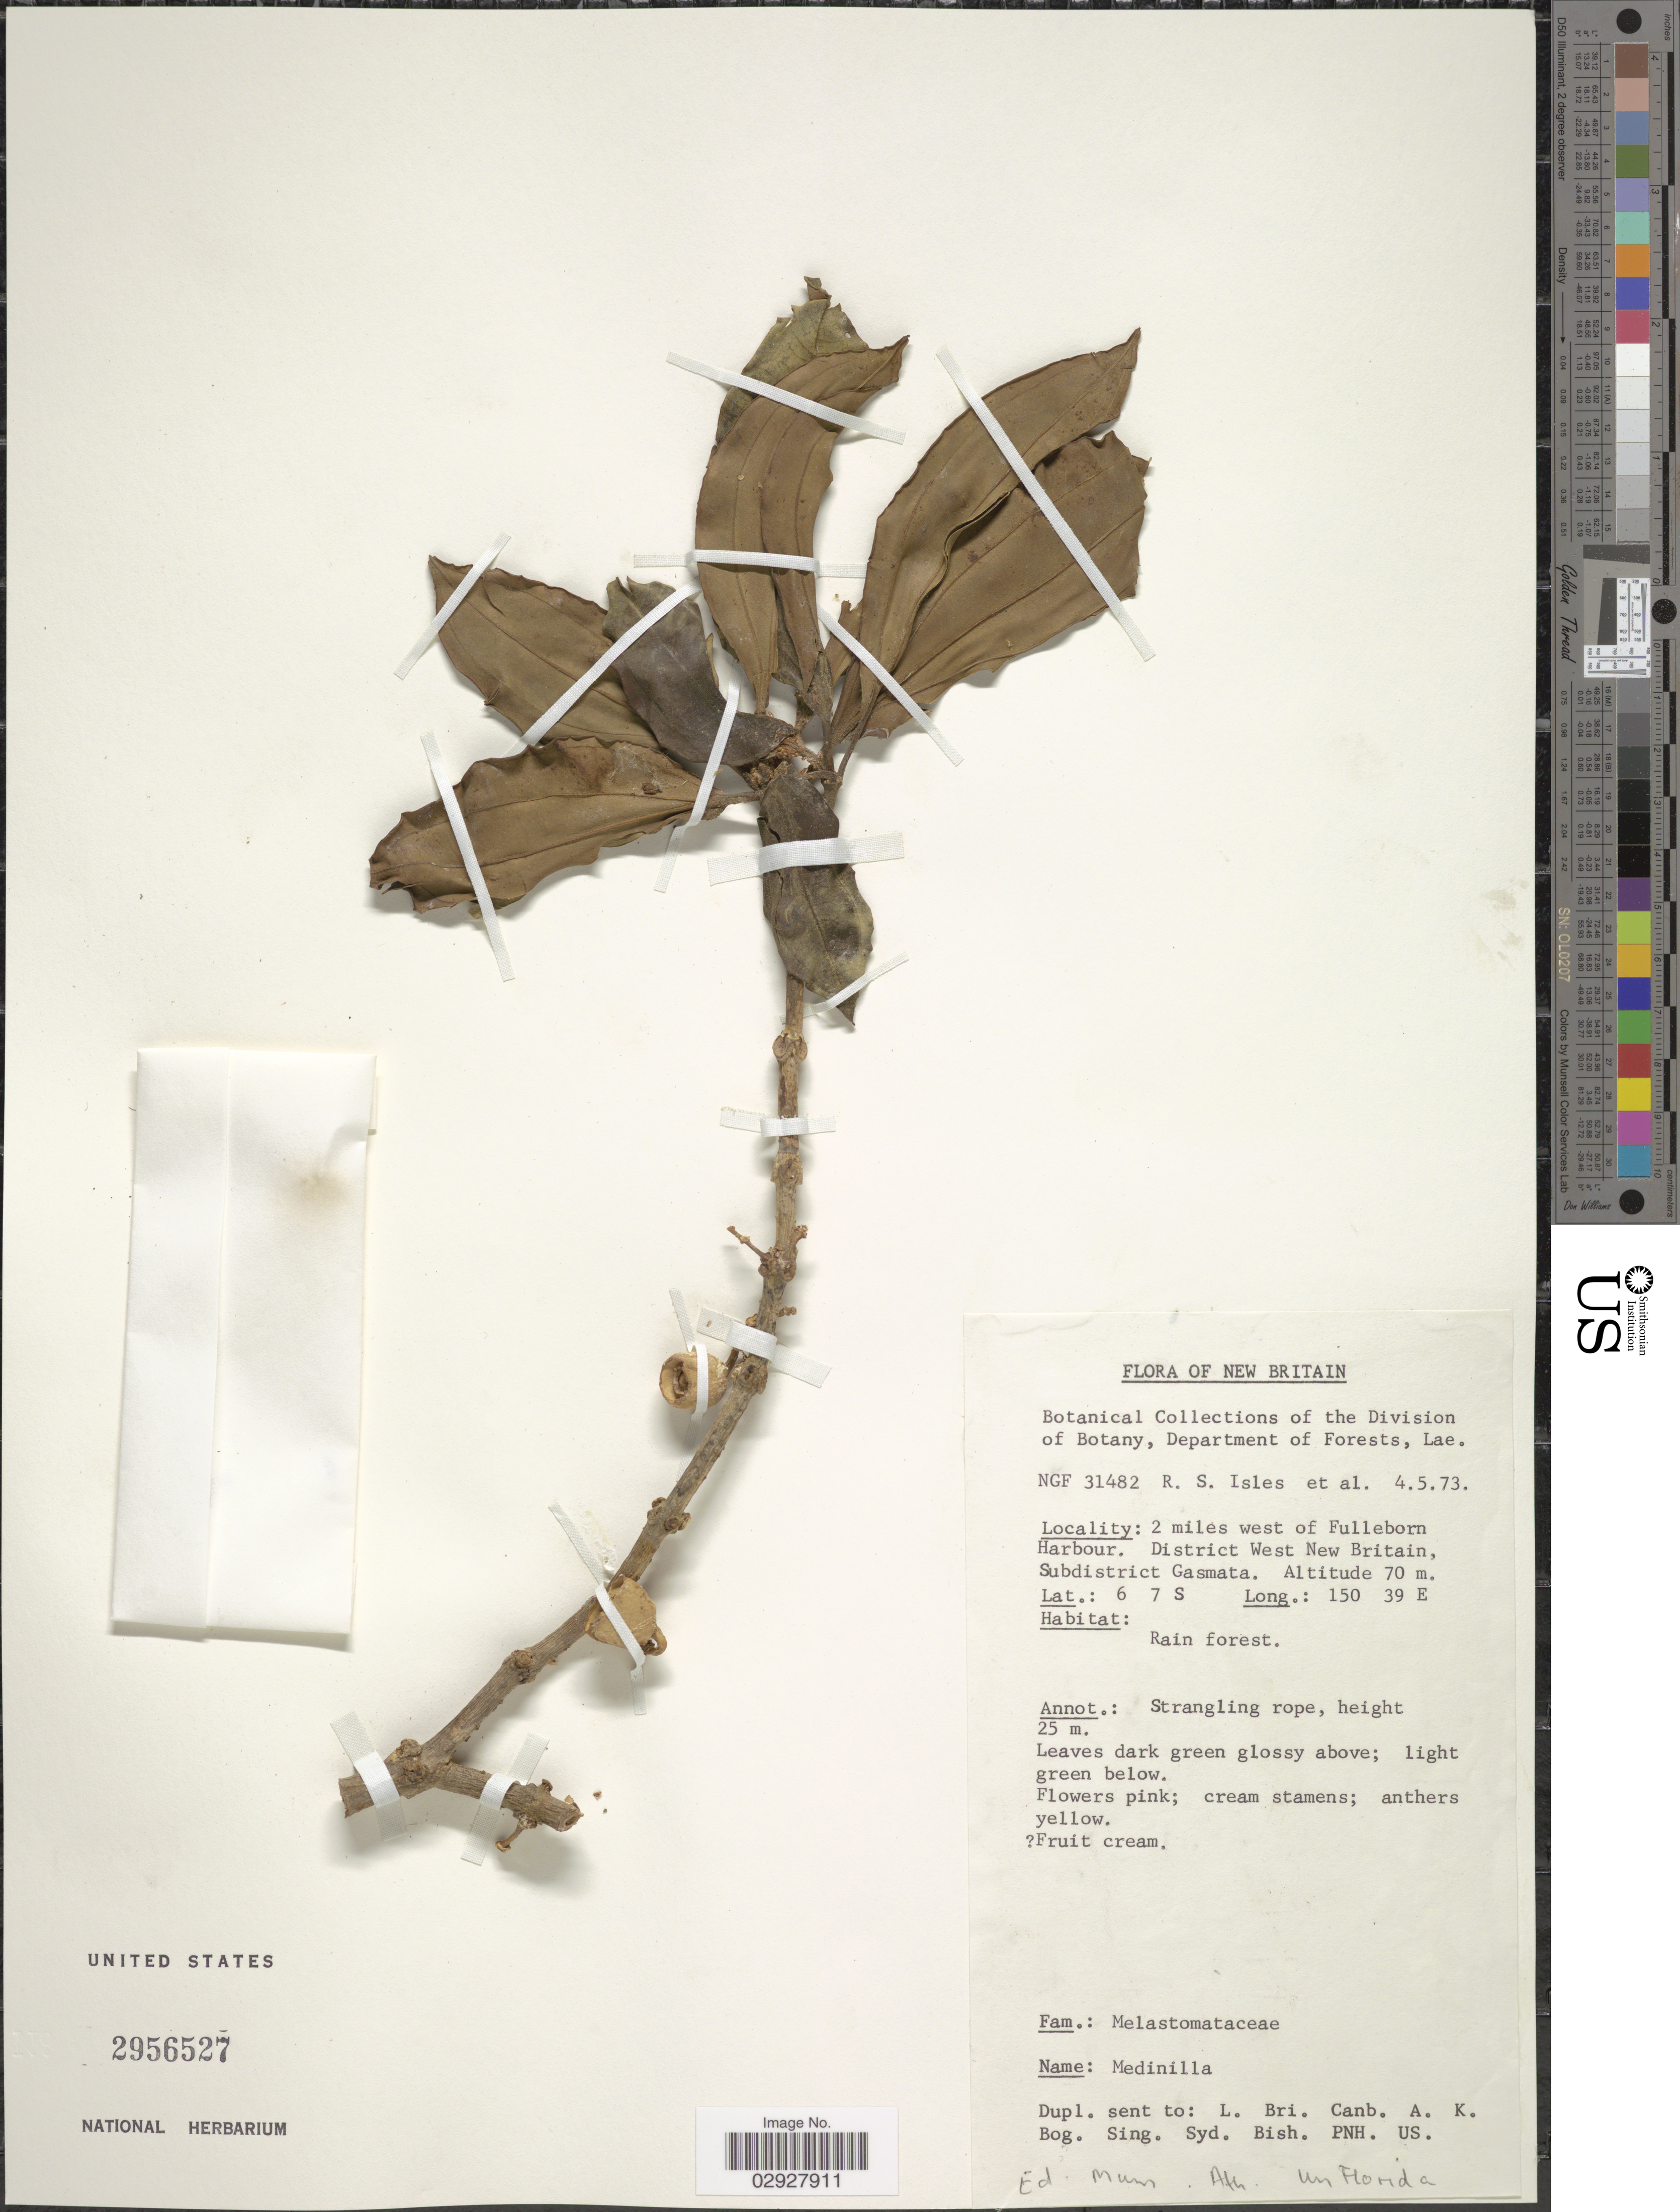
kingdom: Plantae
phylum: Tracheophyta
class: Magnoliopsida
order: Myrtales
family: Melastomataceae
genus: Medinilla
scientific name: Medinilla sp.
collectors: R. Isles & et al.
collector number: NGF 31482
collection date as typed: Transcribed d/m/y: 4/5/73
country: Papua New Guinea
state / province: West New Britain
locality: New Guinea, 2 miles west of Fulleborn Harbour, District West New Britain, Subdistrict Gasmata.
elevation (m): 70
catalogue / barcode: US 2956527